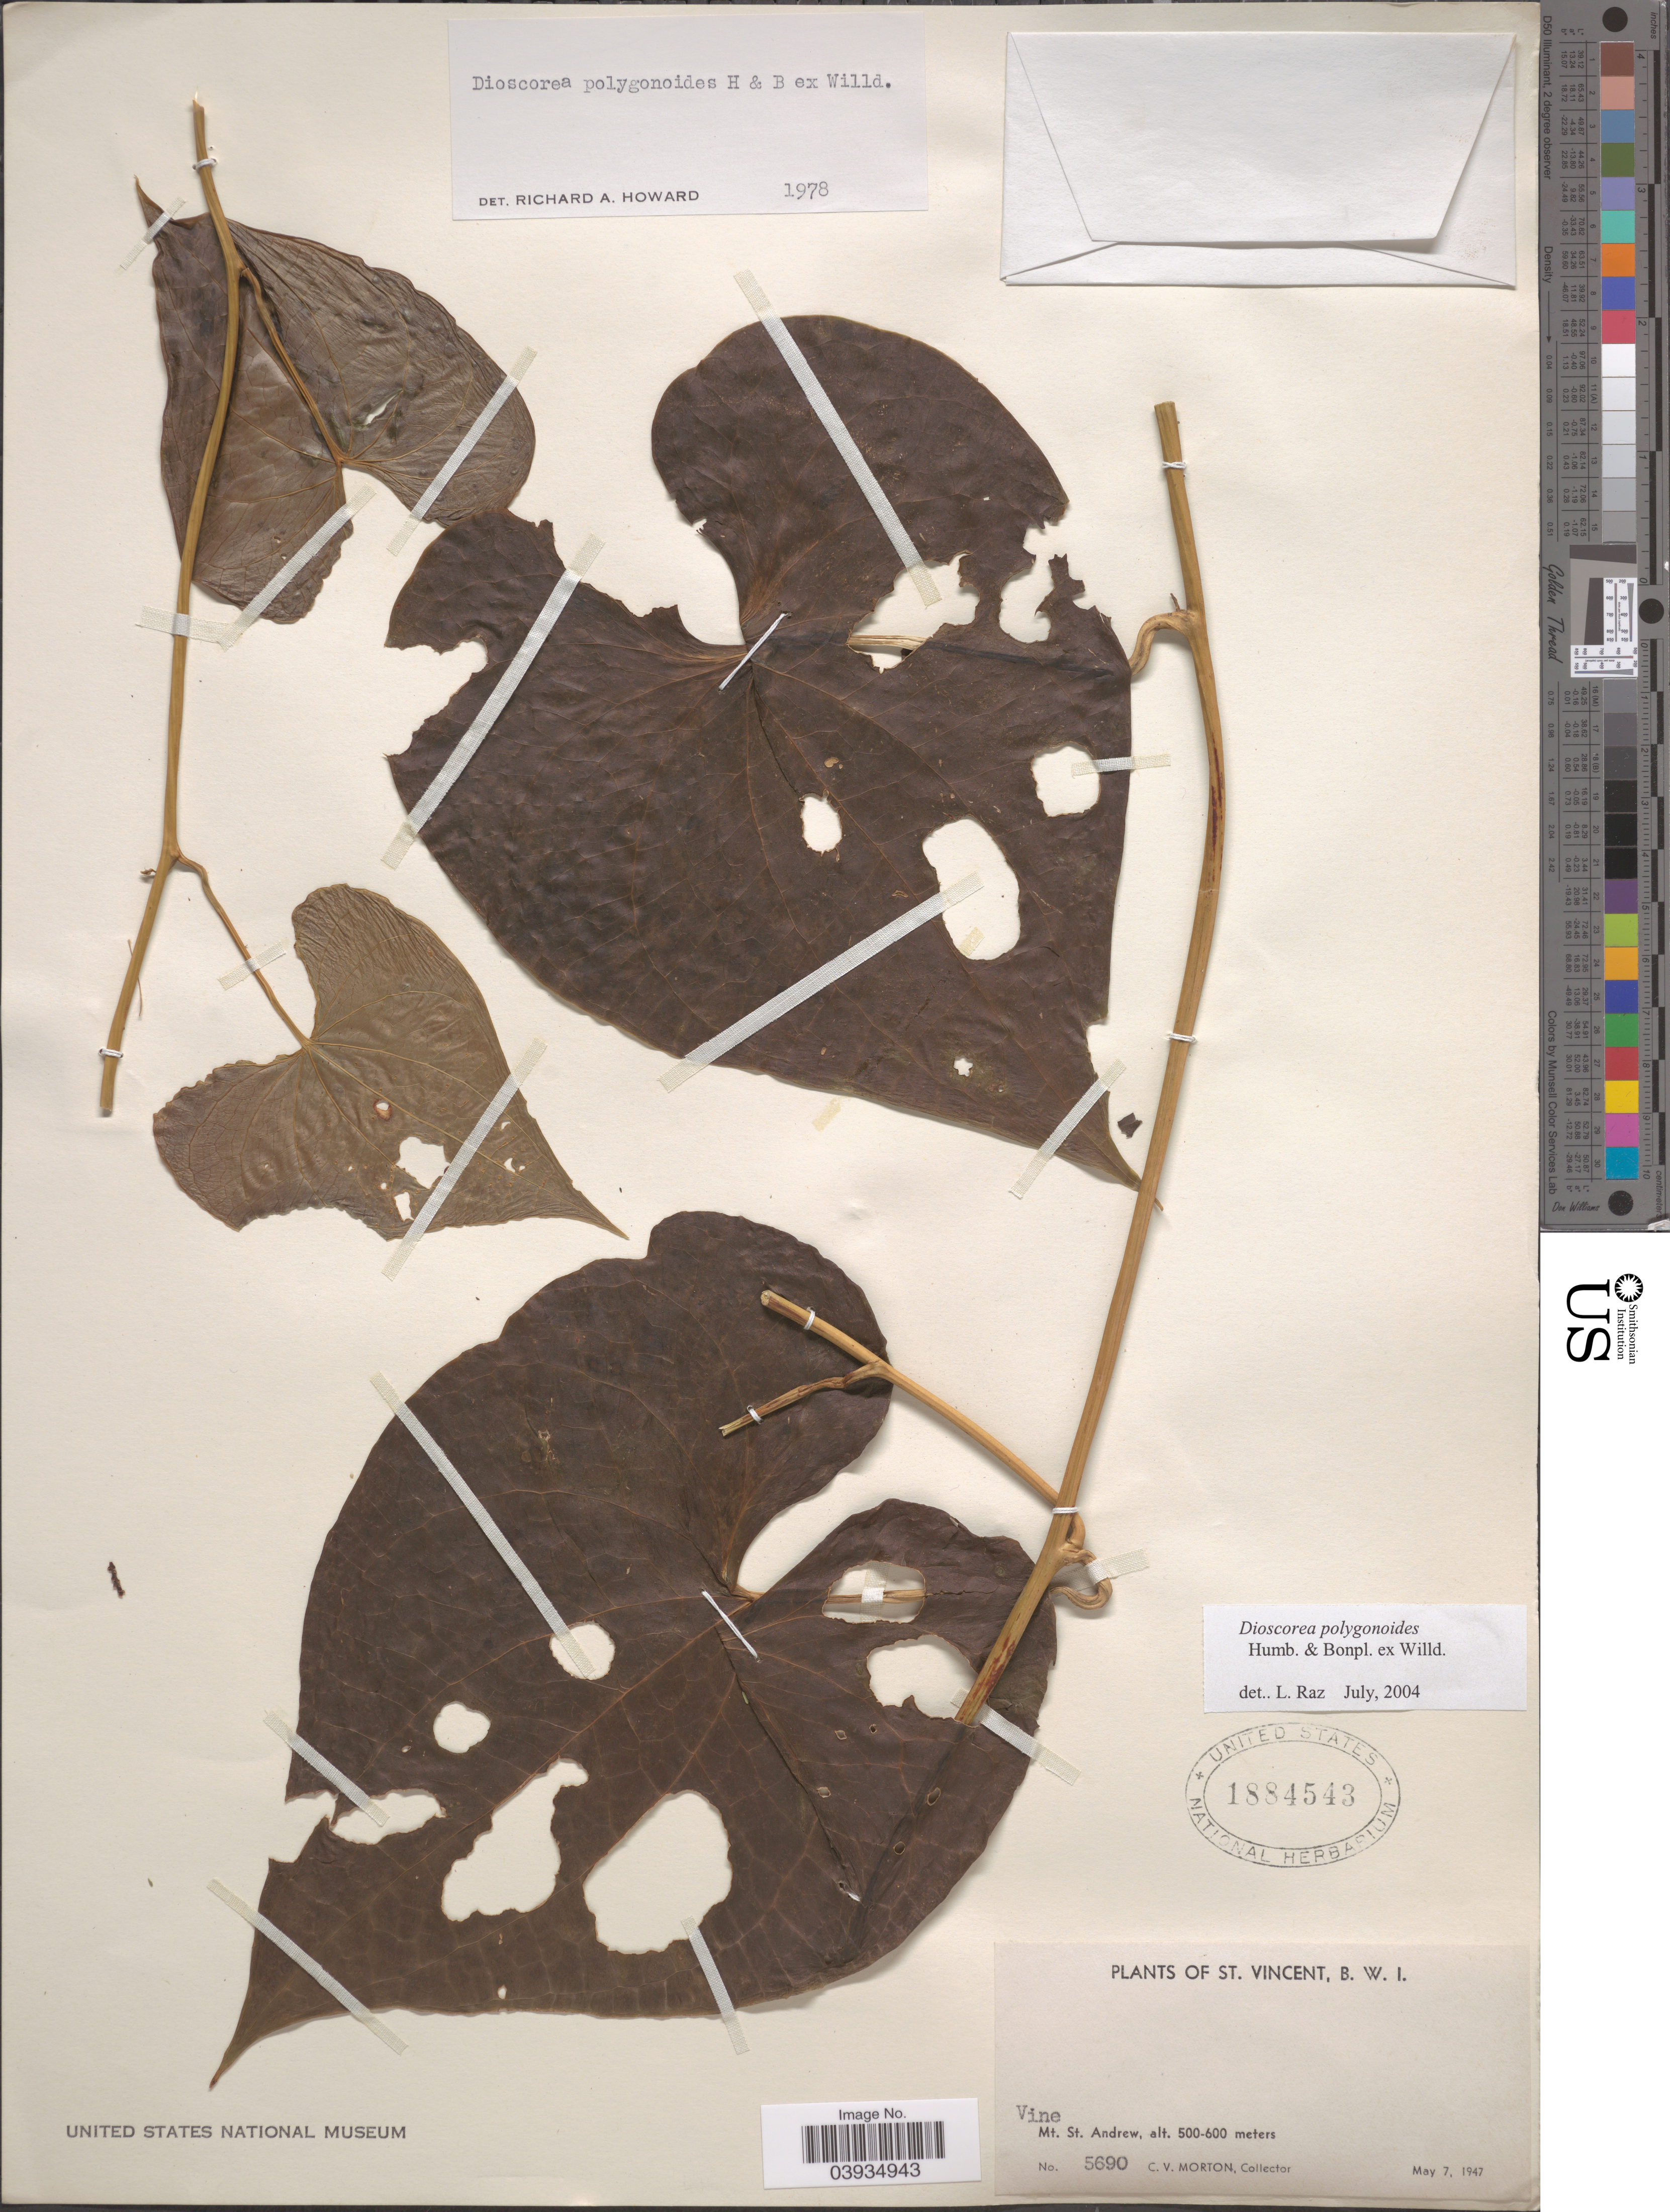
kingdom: Plantae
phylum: Tracheophyta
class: Liliopsida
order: Dioscoreales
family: Dioscoreaceae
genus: Dioscorea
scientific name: Dioscorea polygonoides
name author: Humb. & Bonpl. ex Willd.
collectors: C. V. Morton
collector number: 5690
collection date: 1947-05-07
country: St. Vincent - Grenadines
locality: St. Vincent, B.W. I. Mt. St. Andrew.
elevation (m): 500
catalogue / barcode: US 1884543